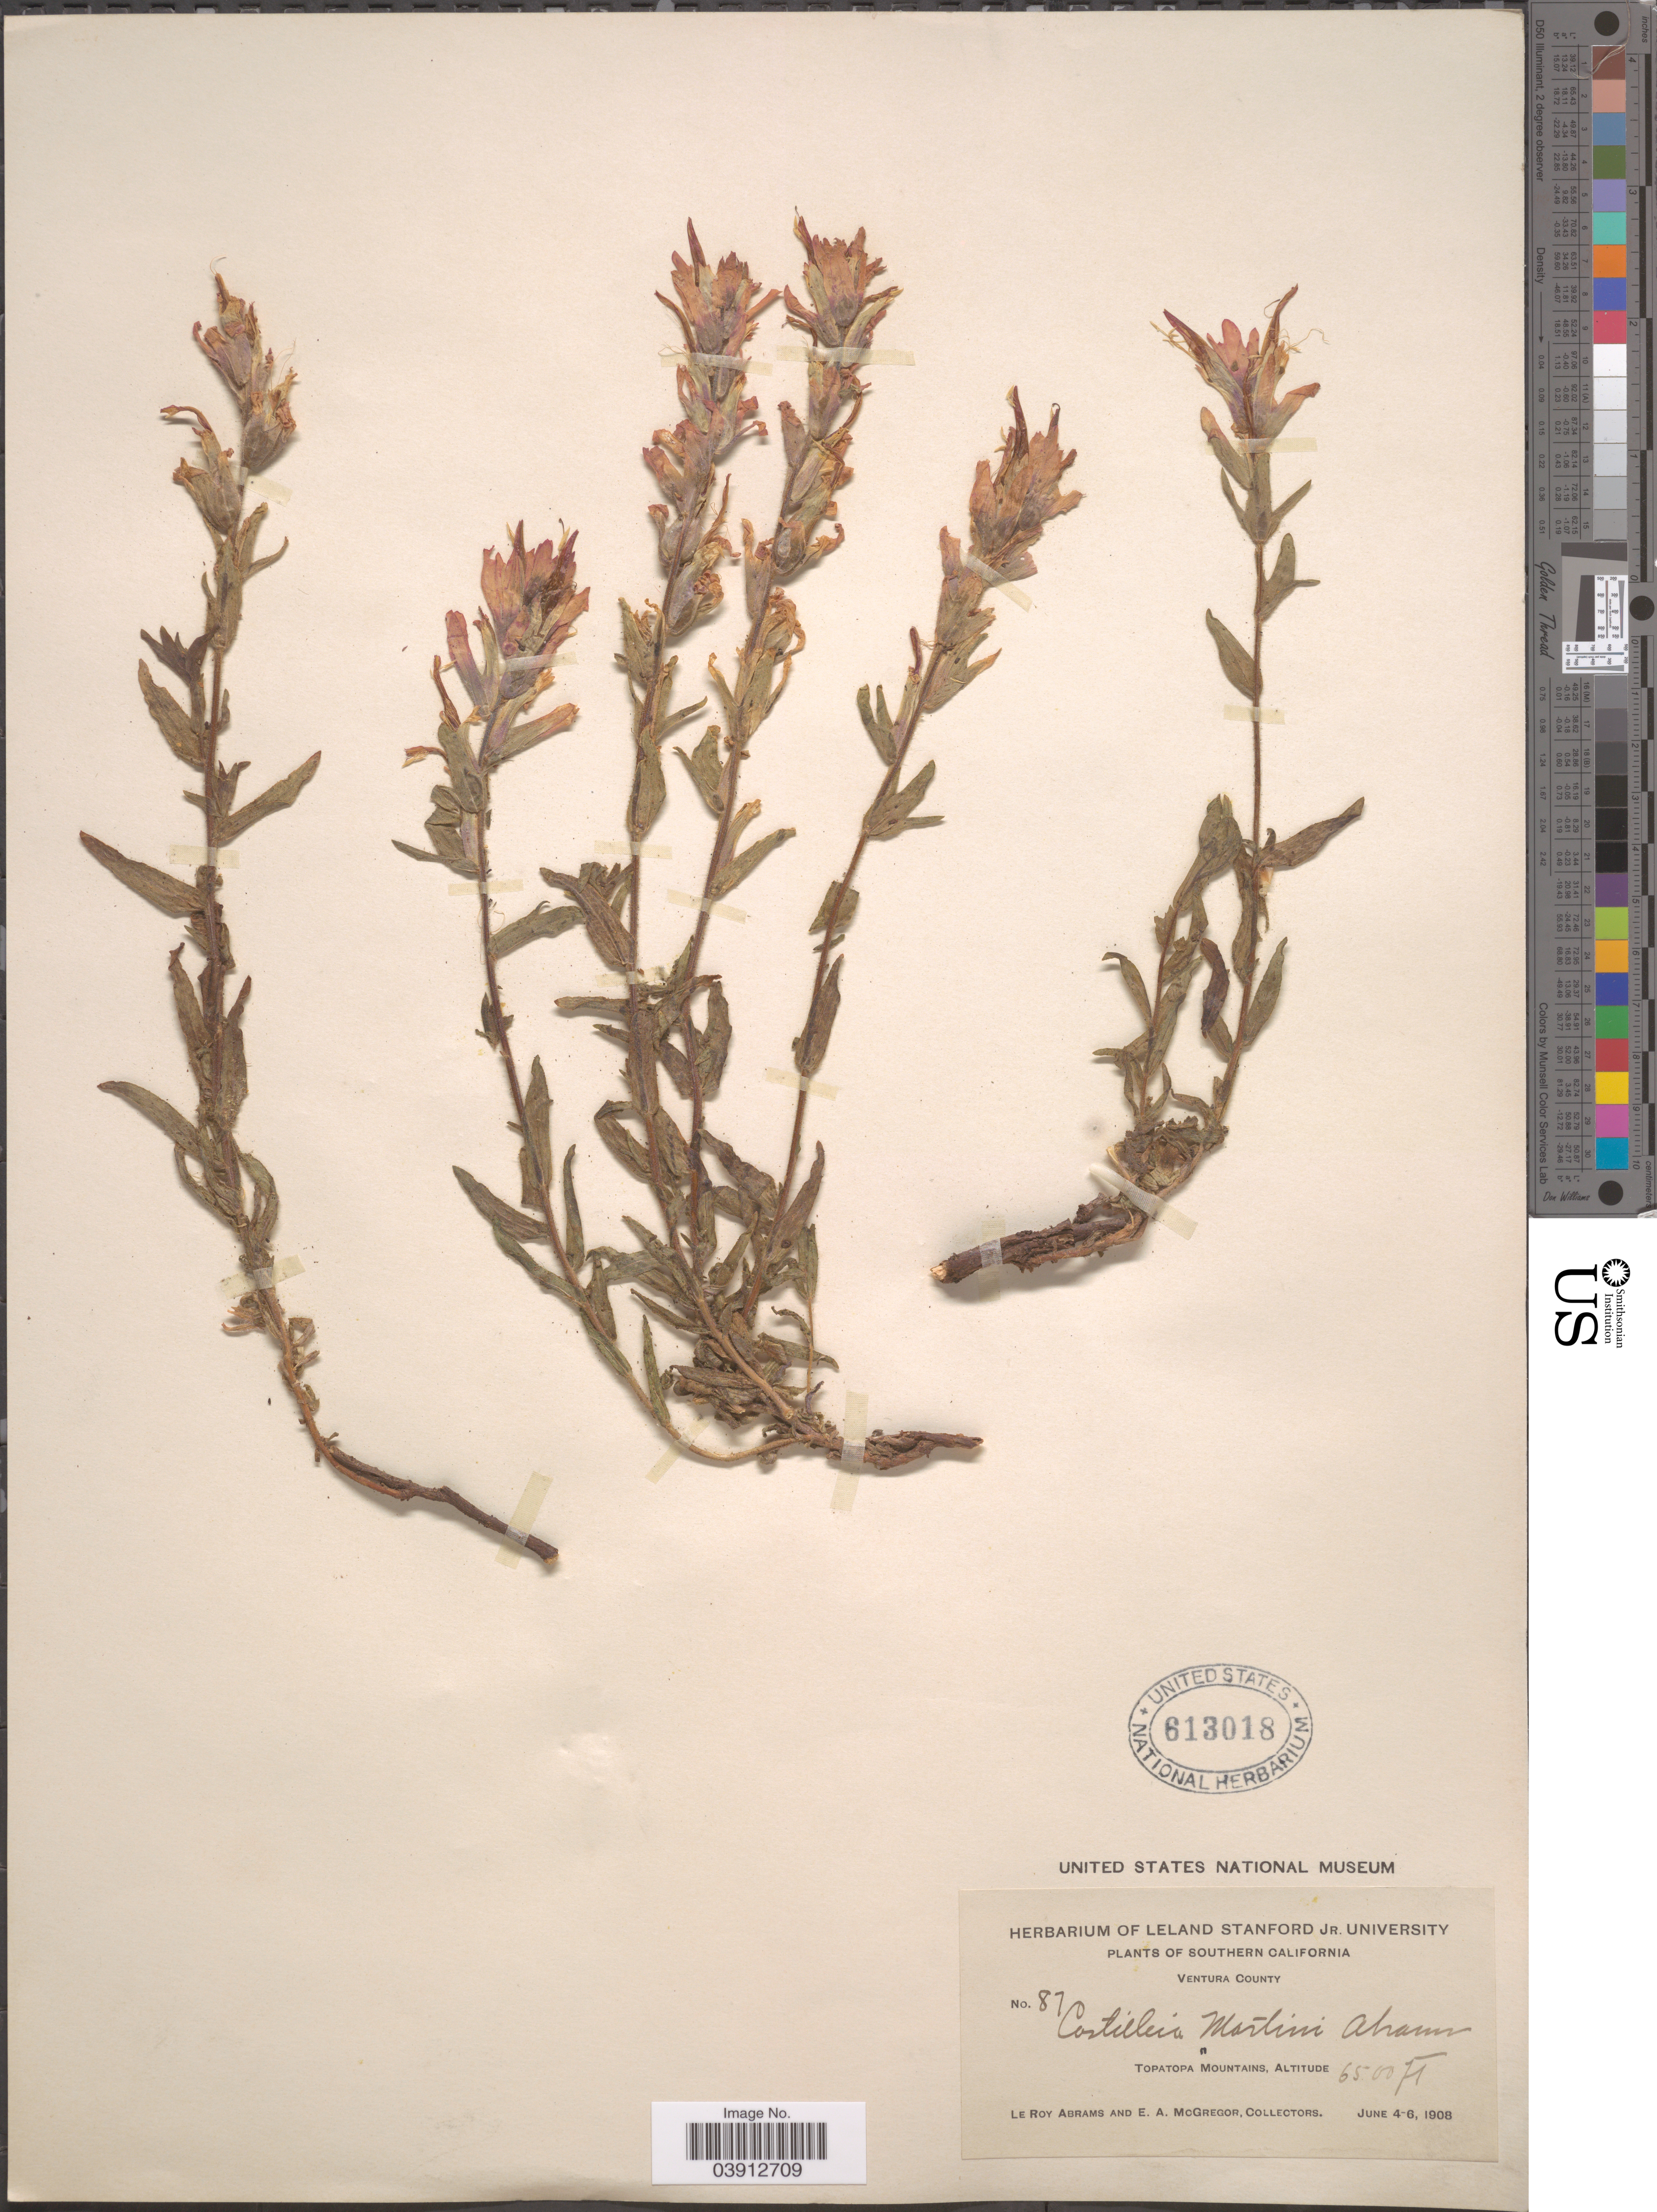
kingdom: Plantae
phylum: Tracheophyta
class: Magnoliopsida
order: Lamiales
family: Orobanchaceae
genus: Castilleja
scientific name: Castilleja martinii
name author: Abrams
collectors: L. Abrams & E. A. McGregor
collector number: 87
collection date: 1908-06-04/1908-06-06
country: United States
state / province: California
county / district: Ventura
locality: Southern California. Ventura County. Topatopa Mountains.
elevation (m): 1981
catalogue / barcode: US 613018